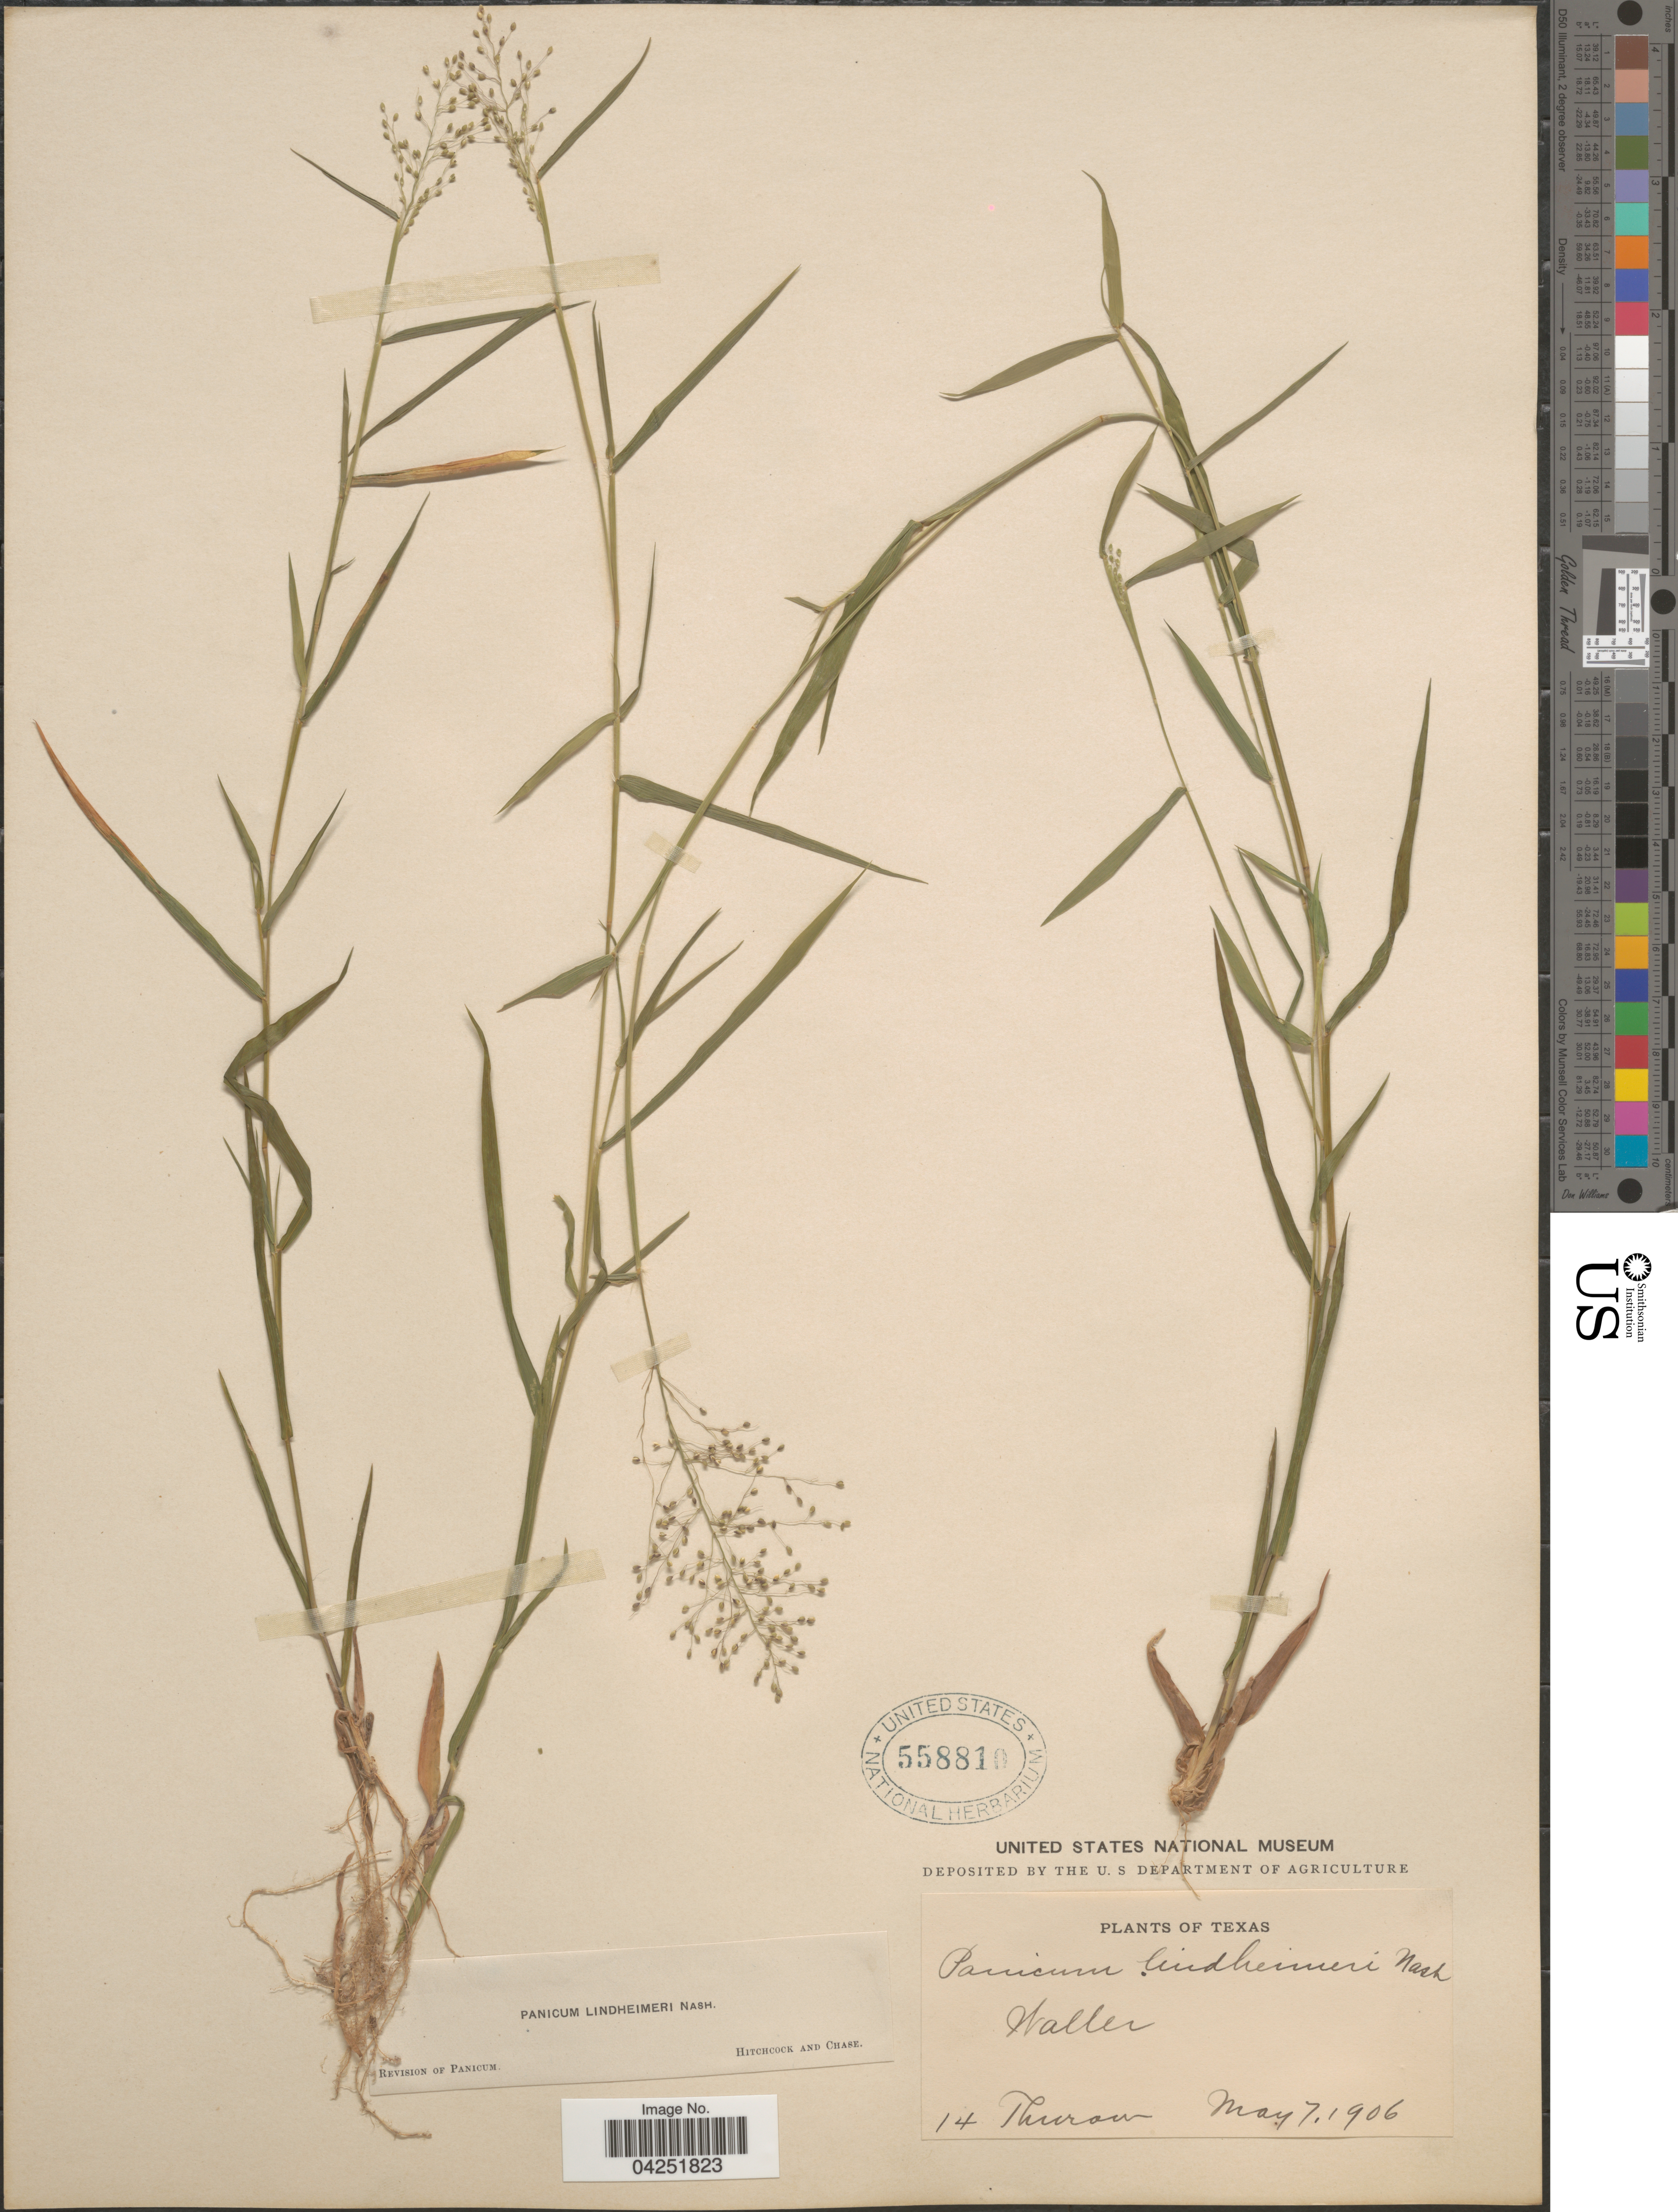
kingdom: Plantae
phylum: Tracheophyta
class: Liliopsida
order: Poales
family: Poaceae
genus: Dichanthelium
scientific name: Dichanthelium acuminatum var. lindheimeri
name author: (Nash) Gould & C.A. Clark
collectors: Thurow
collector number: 14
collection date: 1906-05-07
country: United States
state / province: Texas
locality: Waller.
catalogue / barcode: US 558810